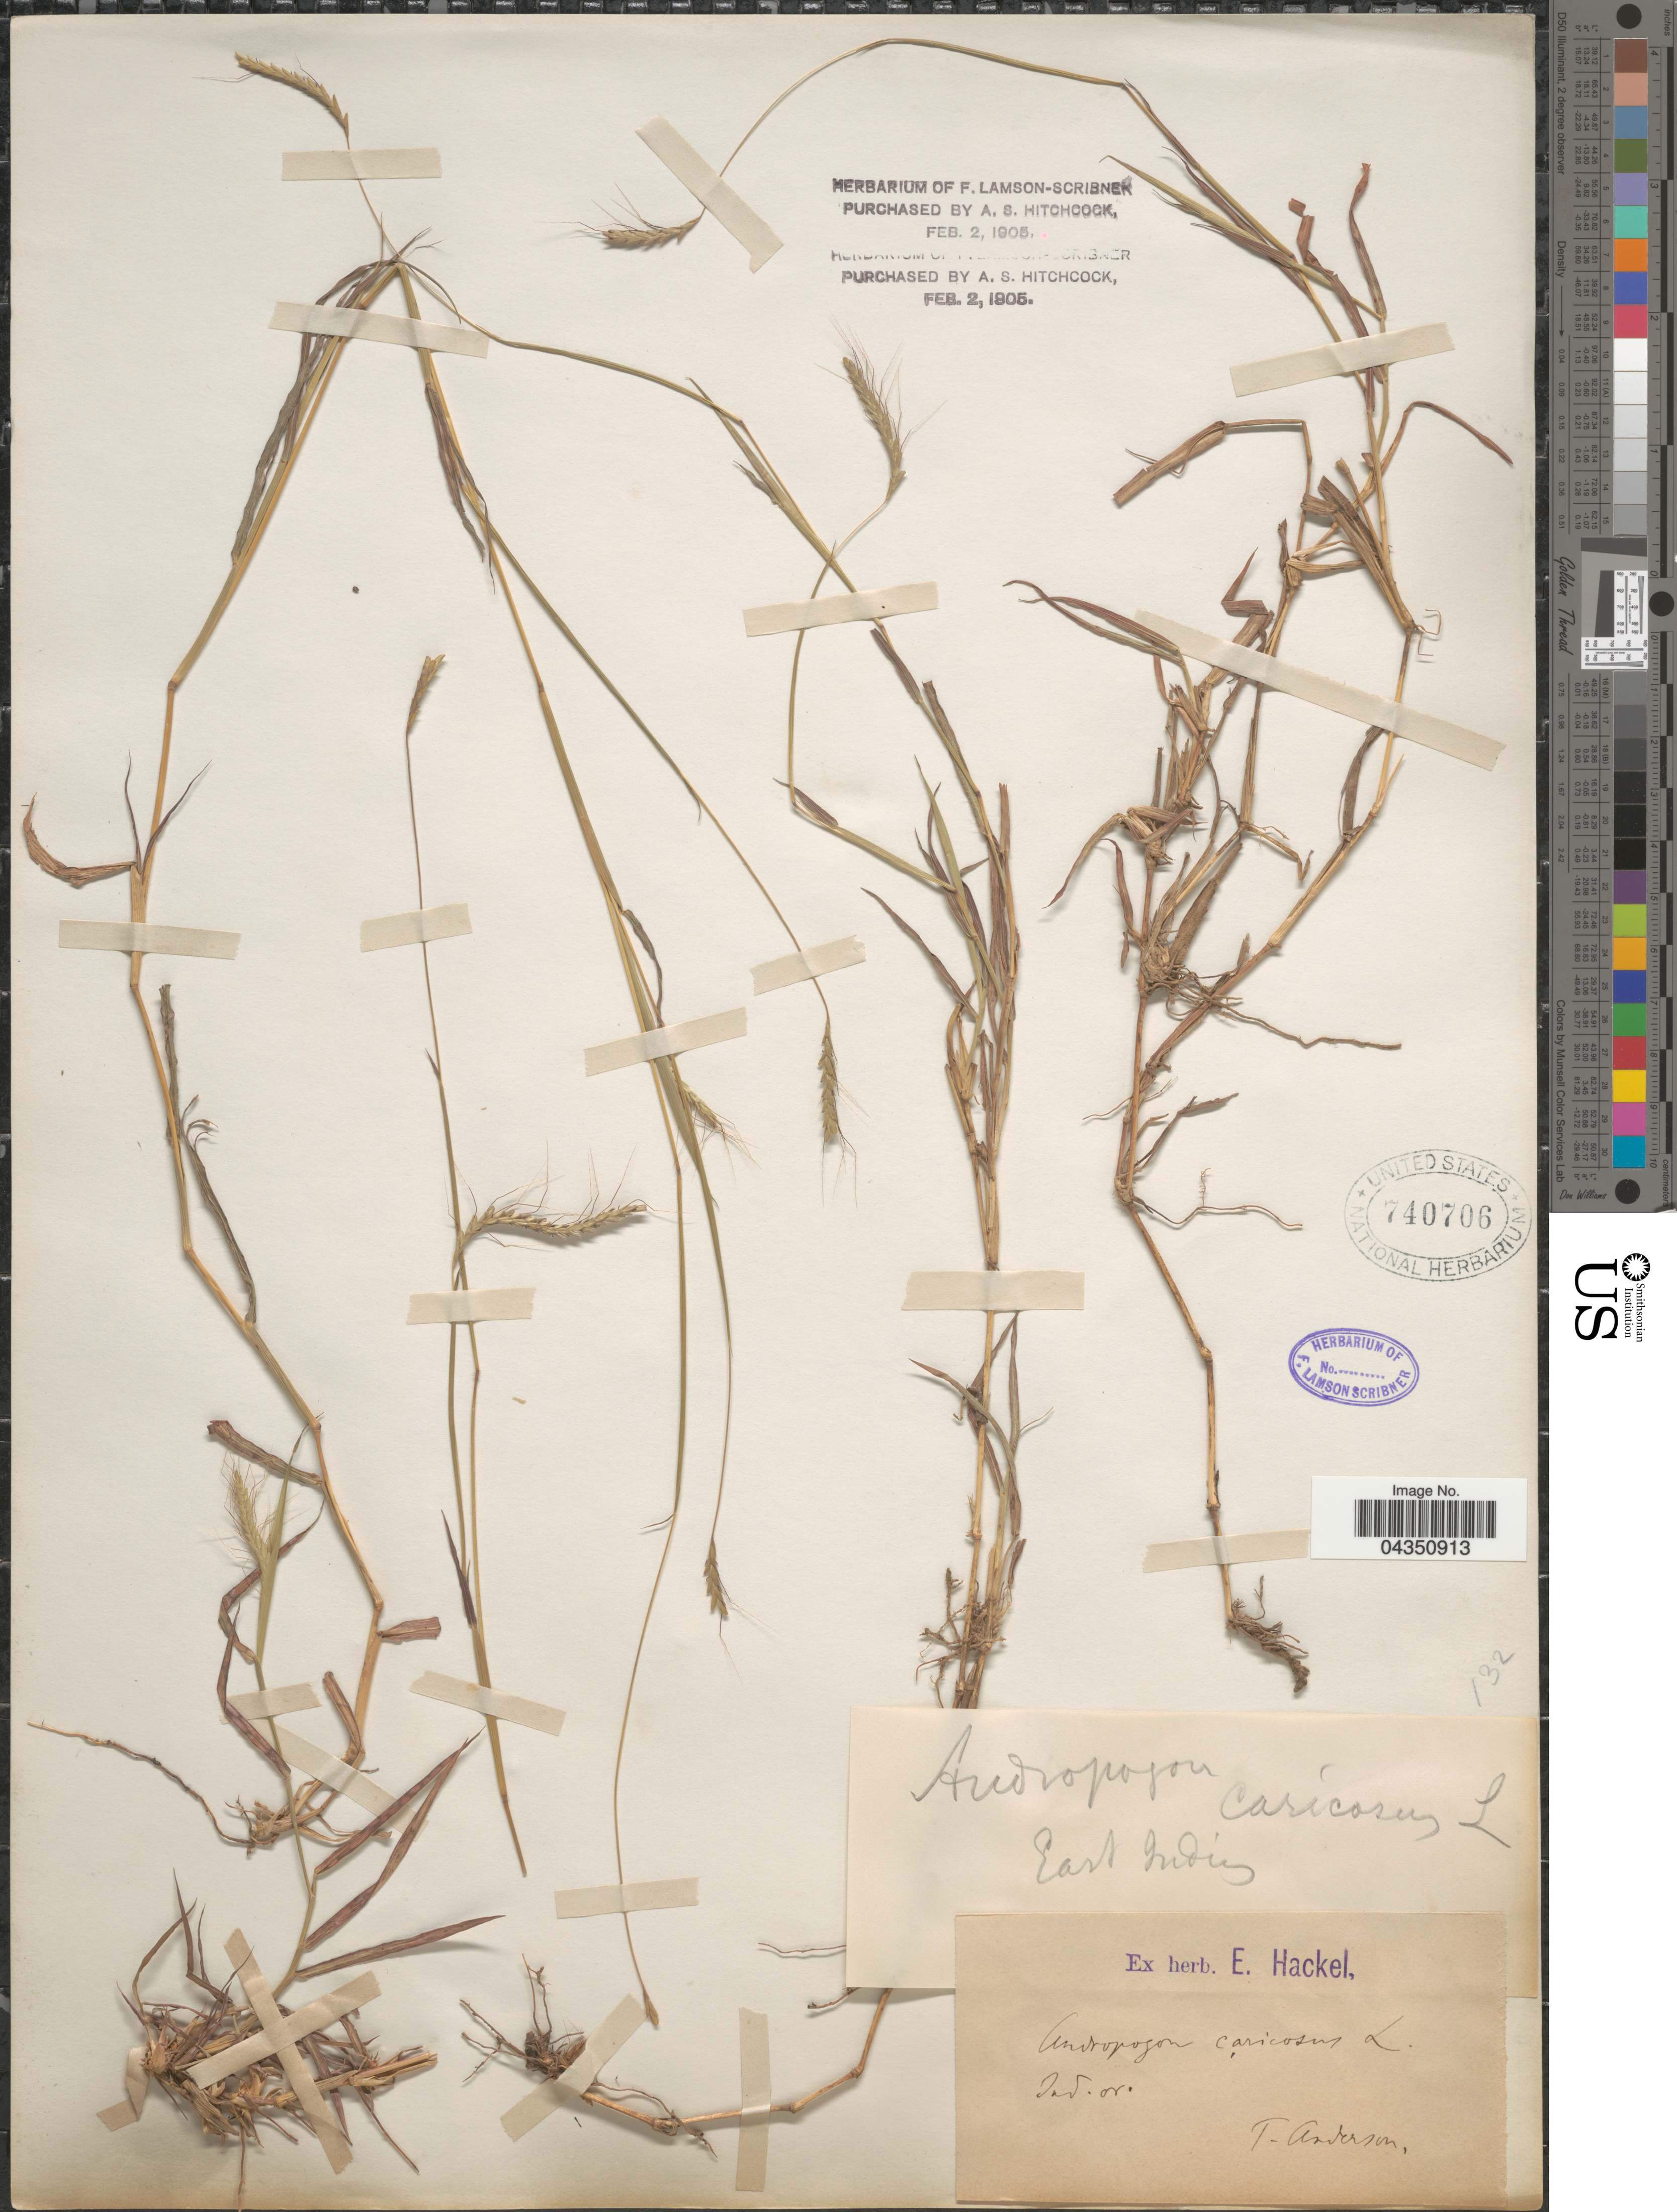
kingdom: Plantae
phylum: Tracheophyta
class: Liliopsida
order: Poales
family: Poaceae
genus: Dichanthium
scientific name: Dichanthium caricosum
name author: (L.) A. Camus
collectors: T. Anderson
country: India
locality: Ind. or. East India.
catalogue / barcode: US 740706